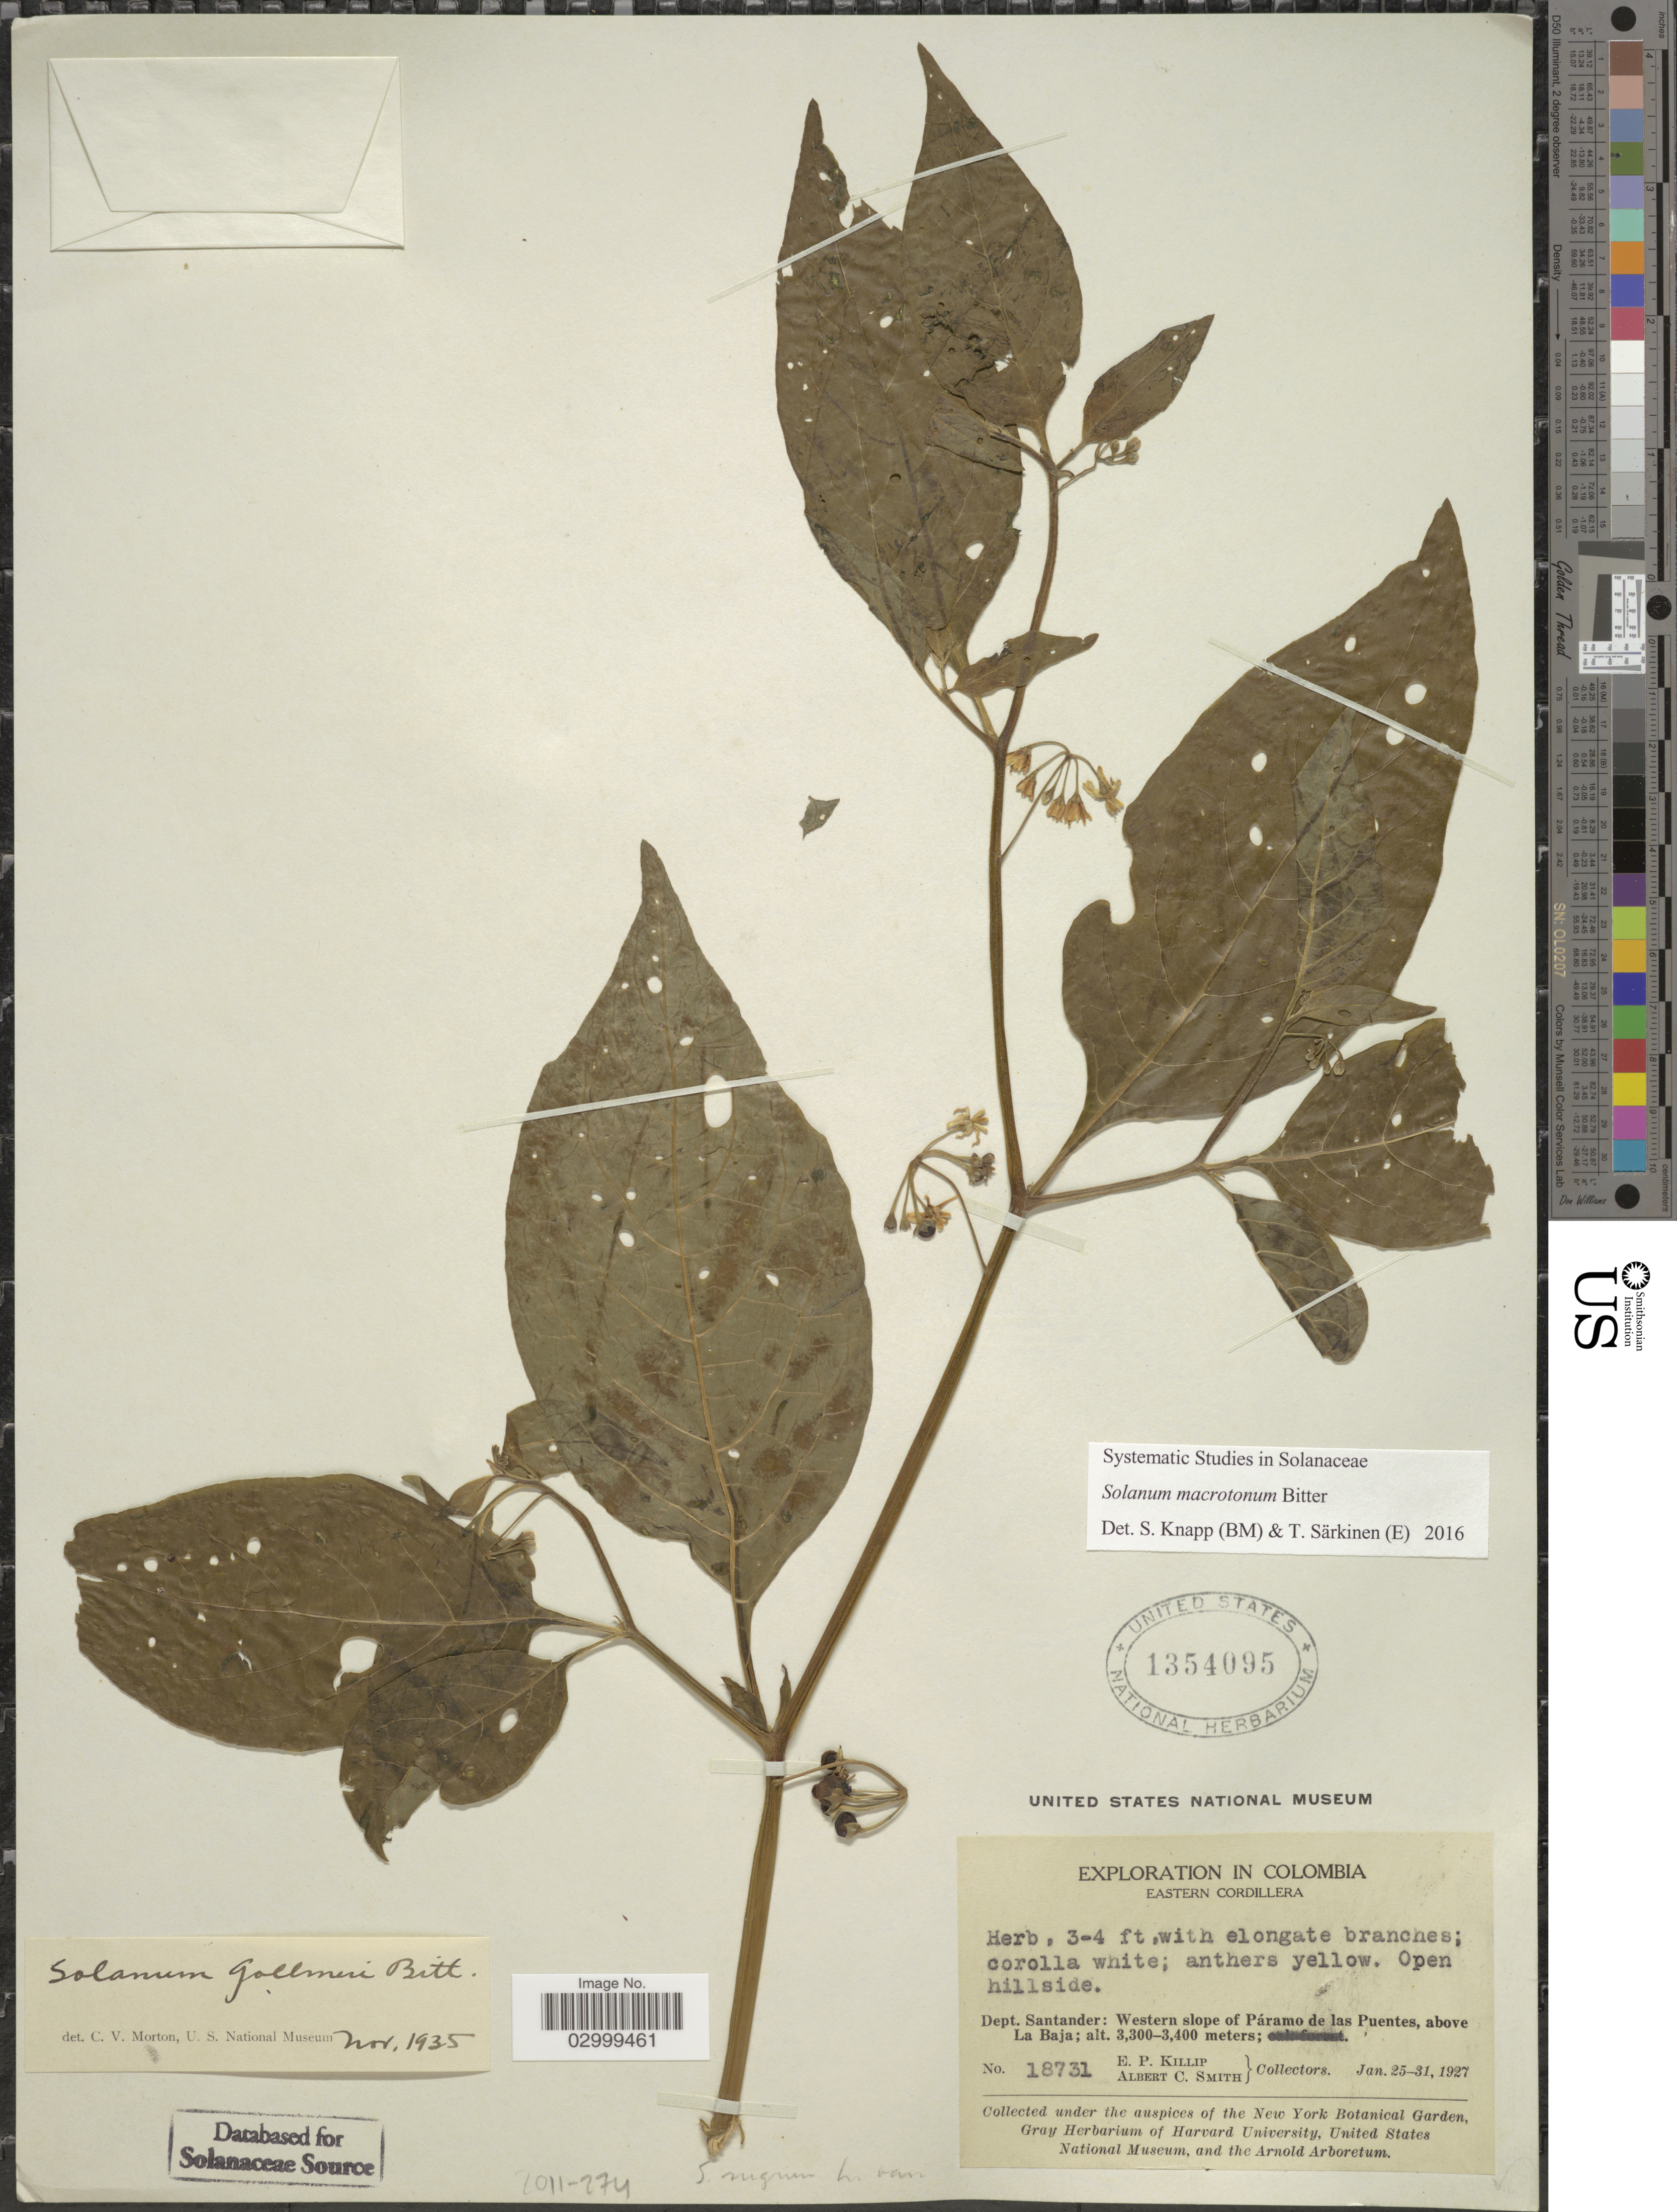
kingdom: Plantae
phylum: Tracheophyta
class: Magnoliopsida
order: Solanales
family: Solanaceae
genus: Solanum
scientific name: Solanum macrotonum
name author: Bitter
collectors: E. P. Killip & A. C. Smith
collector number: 18731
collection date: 1927-01-25/1927-01-31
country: Colombia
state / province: Santander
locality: Eastern Cordillera. Dept. Santander: Western slope of Páramo de las Puentes, above La Baja.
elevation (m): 3300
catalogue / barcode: US 1354095